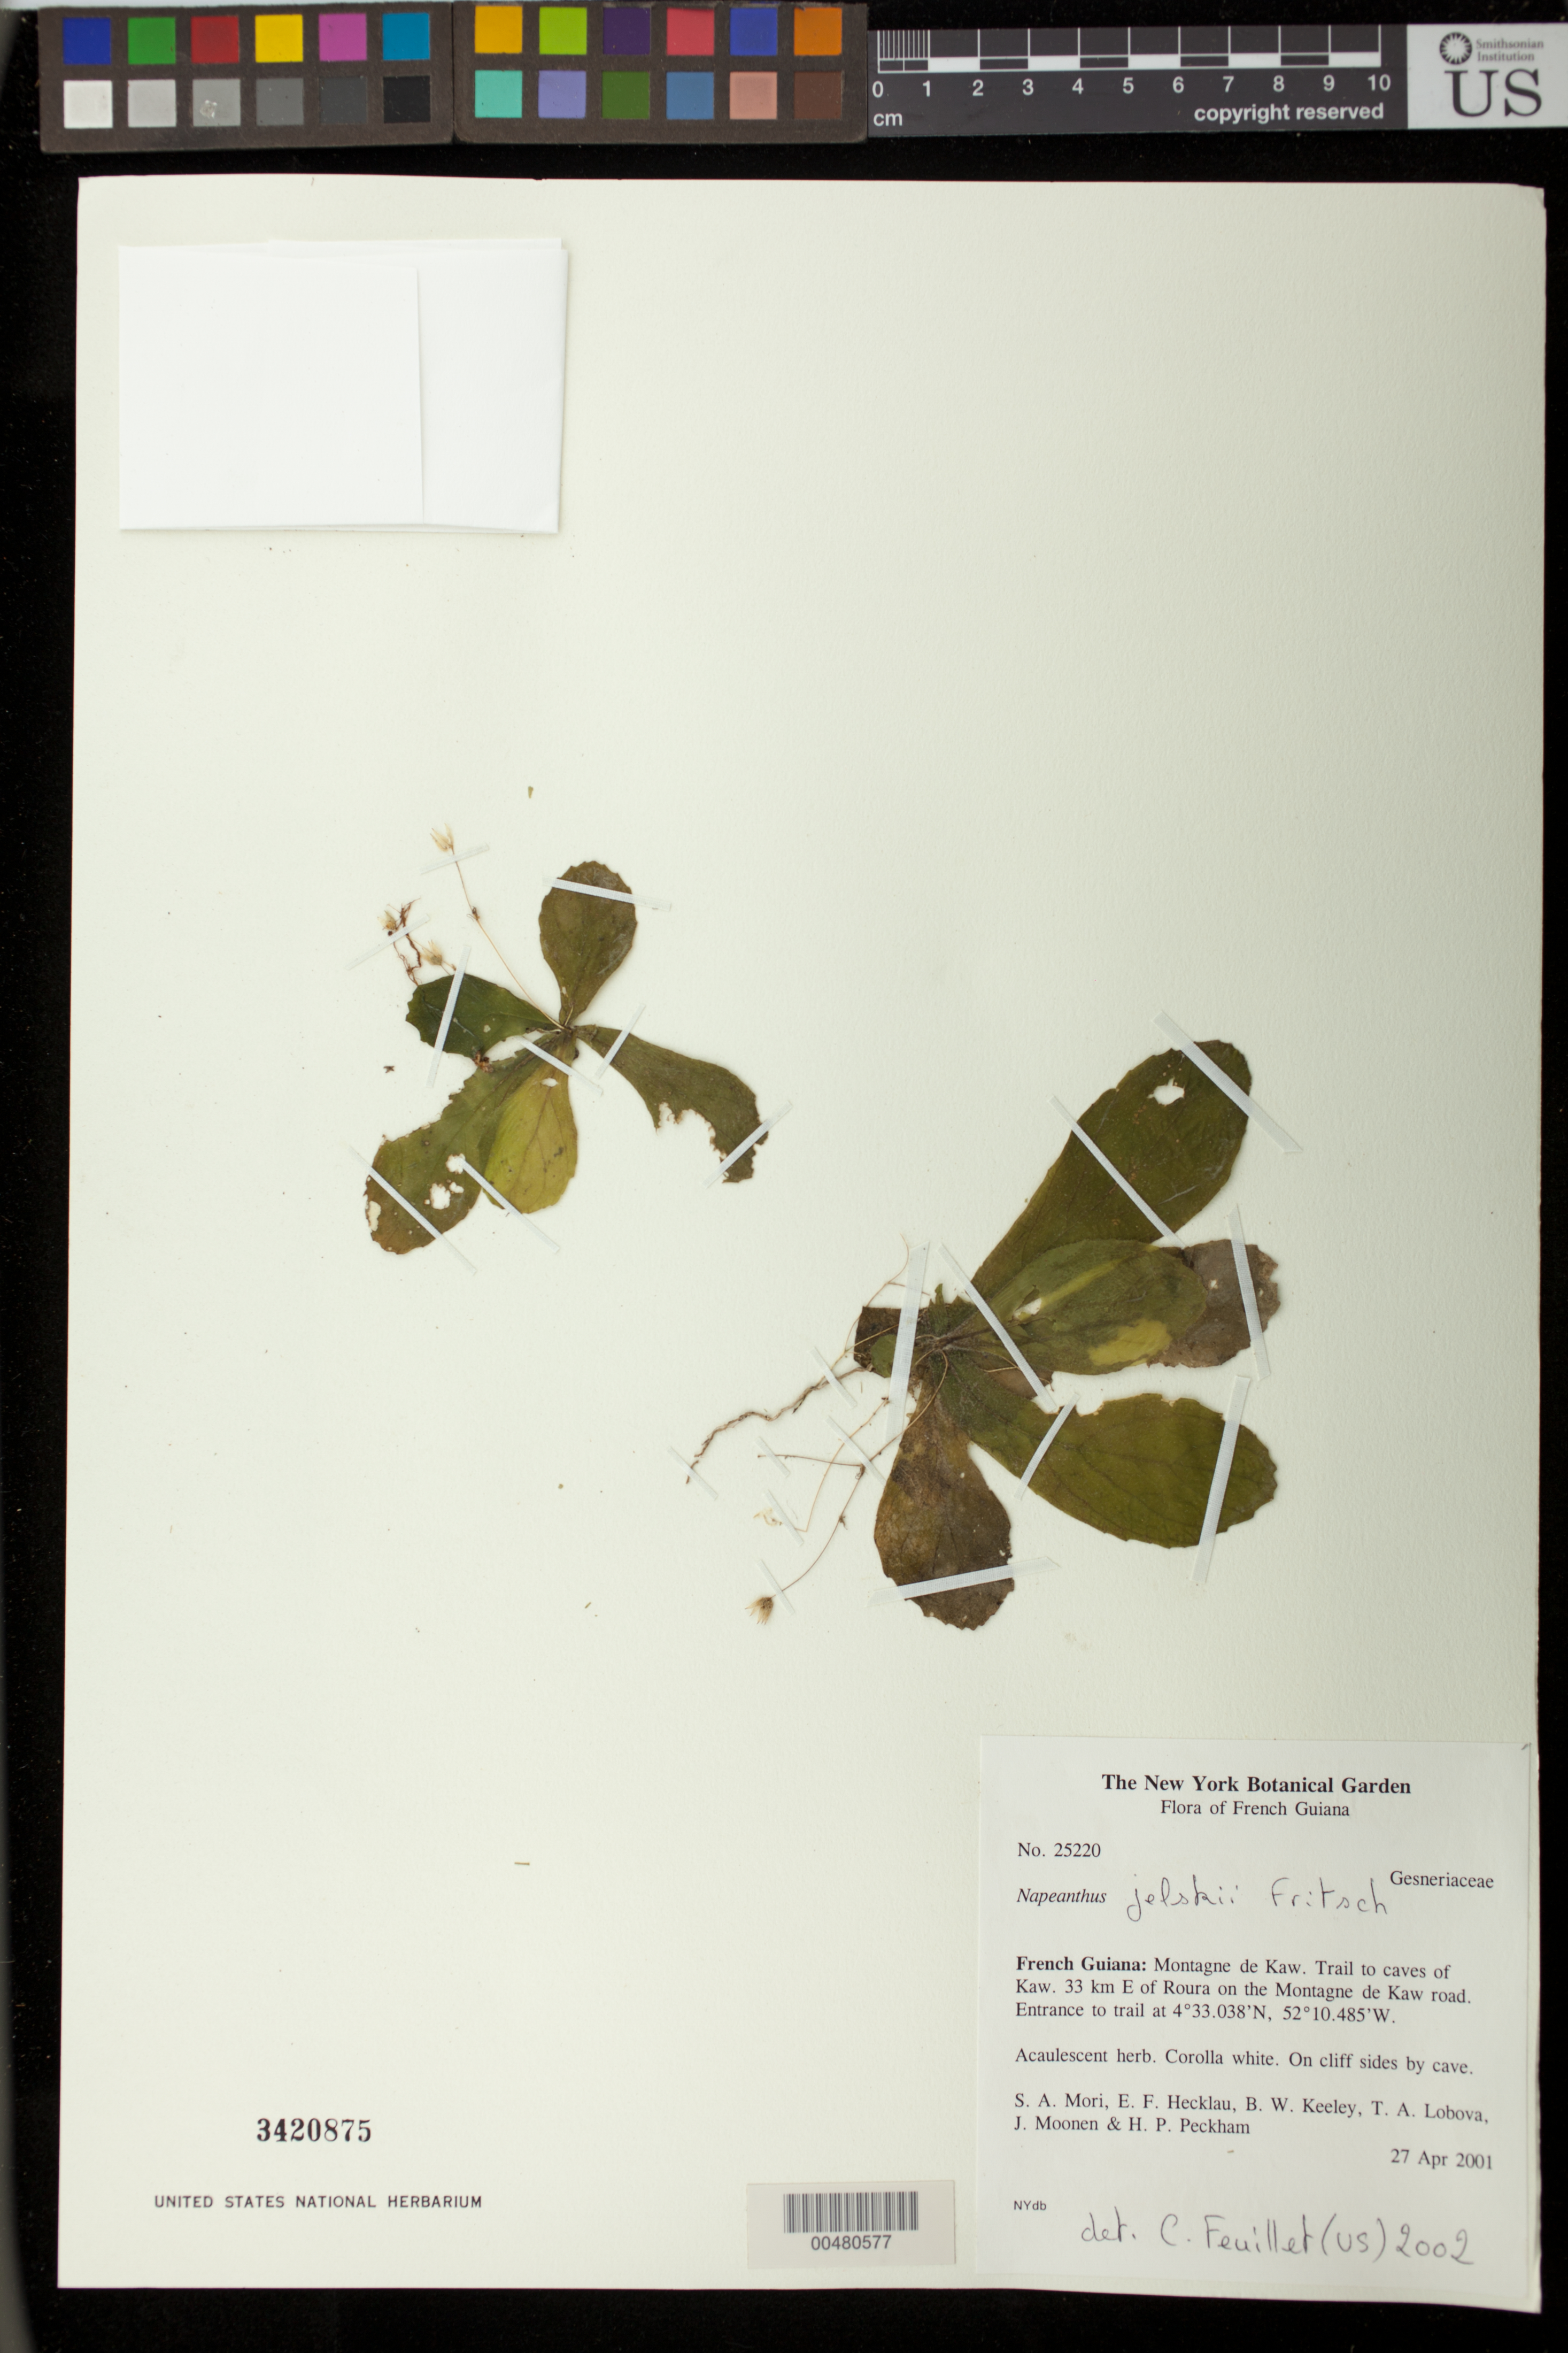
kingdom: Plantae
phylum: Tracheophyta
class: Magnoliopsida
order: Lamiales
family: Gesneriaceae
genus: Napeanthus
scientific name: Napeanthus jelskii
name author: Fritsch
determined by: Feuillet, C.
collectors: S. Mori, E. Hecklau, B. W. Keeley, T. Lobova, J. Moonen & H. Peckham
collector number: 25220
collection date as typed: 27 Apr 2001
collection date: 2001-04-27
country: French Guiana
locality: Montagne de Kaw, trail to caves of Kaw, 33 km E of Roura on the Montagne de Kaw road, entrance to trail at 4°33.038'N, 52°10.485'W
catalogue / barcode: US 3420875